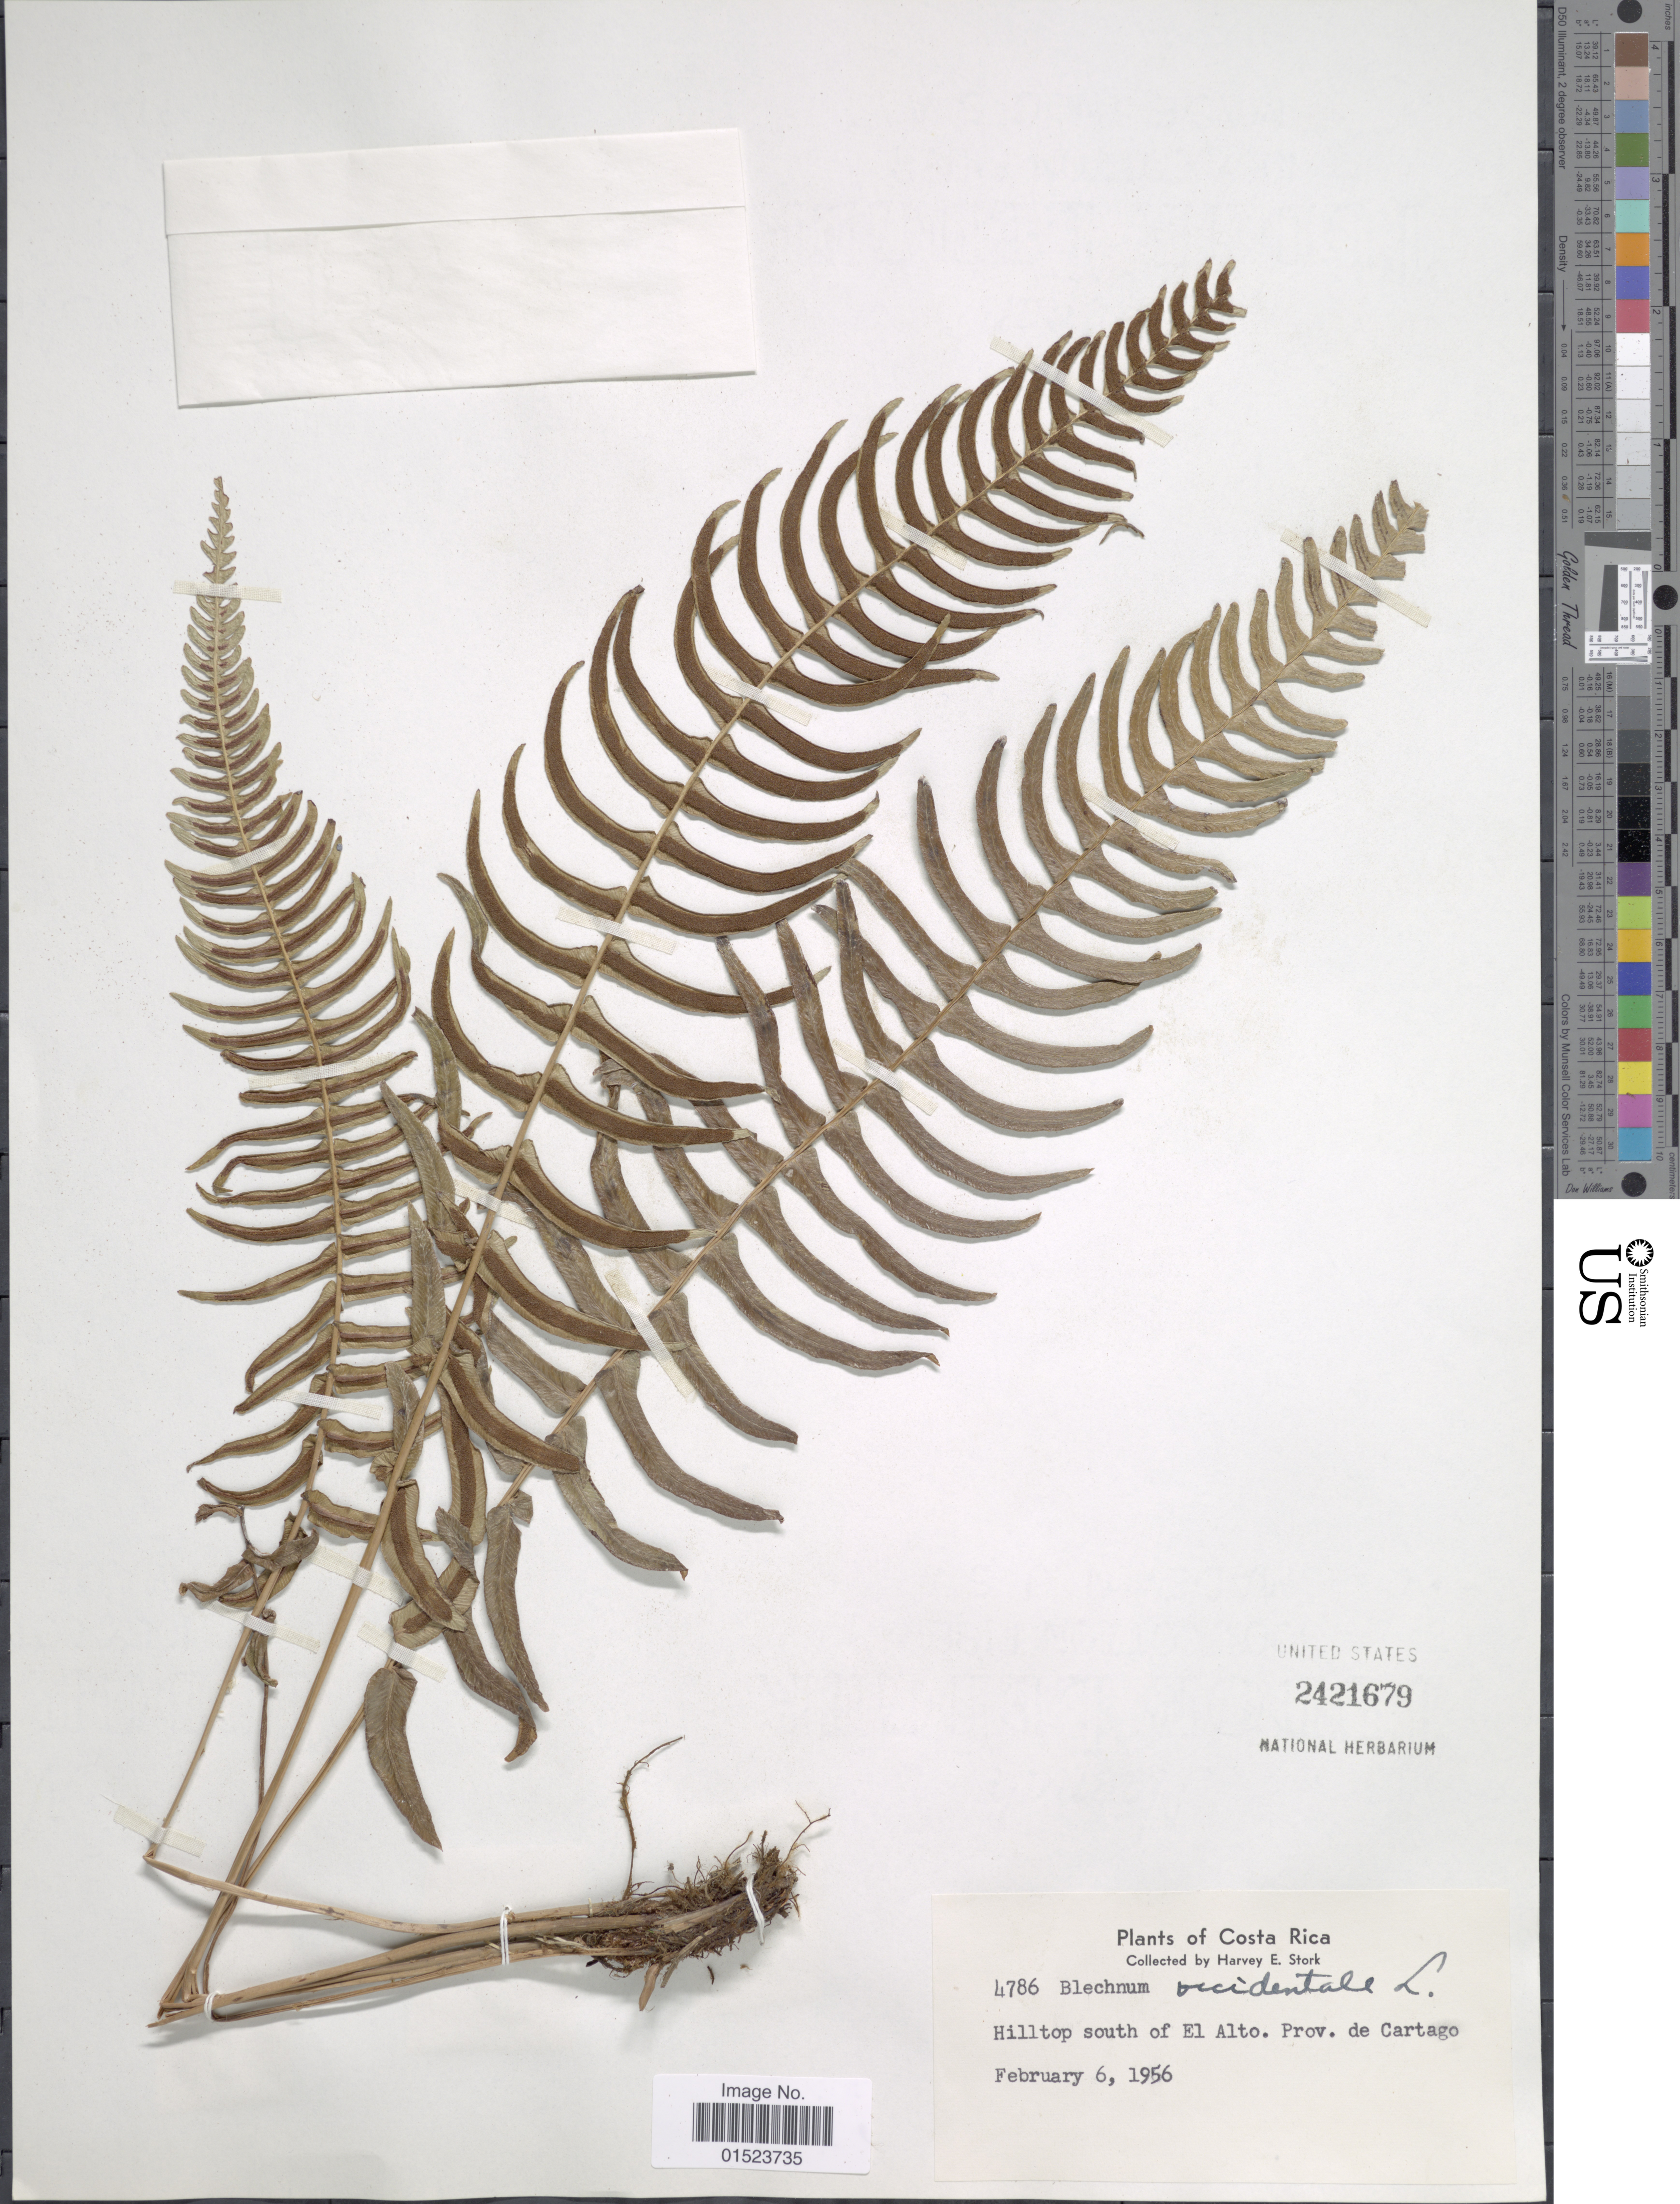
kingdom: Plantae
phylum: Tracheophyta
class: Polypodiopsida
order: Polypodiales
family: Blechnaceae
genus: Blechnum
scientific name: Blechnum glandulosum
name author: Link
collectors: H. E. Stork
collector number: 4786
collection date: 1956-02-06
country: Costa Rica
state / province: Cartago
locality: Hilltop south of El Alto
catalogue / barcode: US 2421679